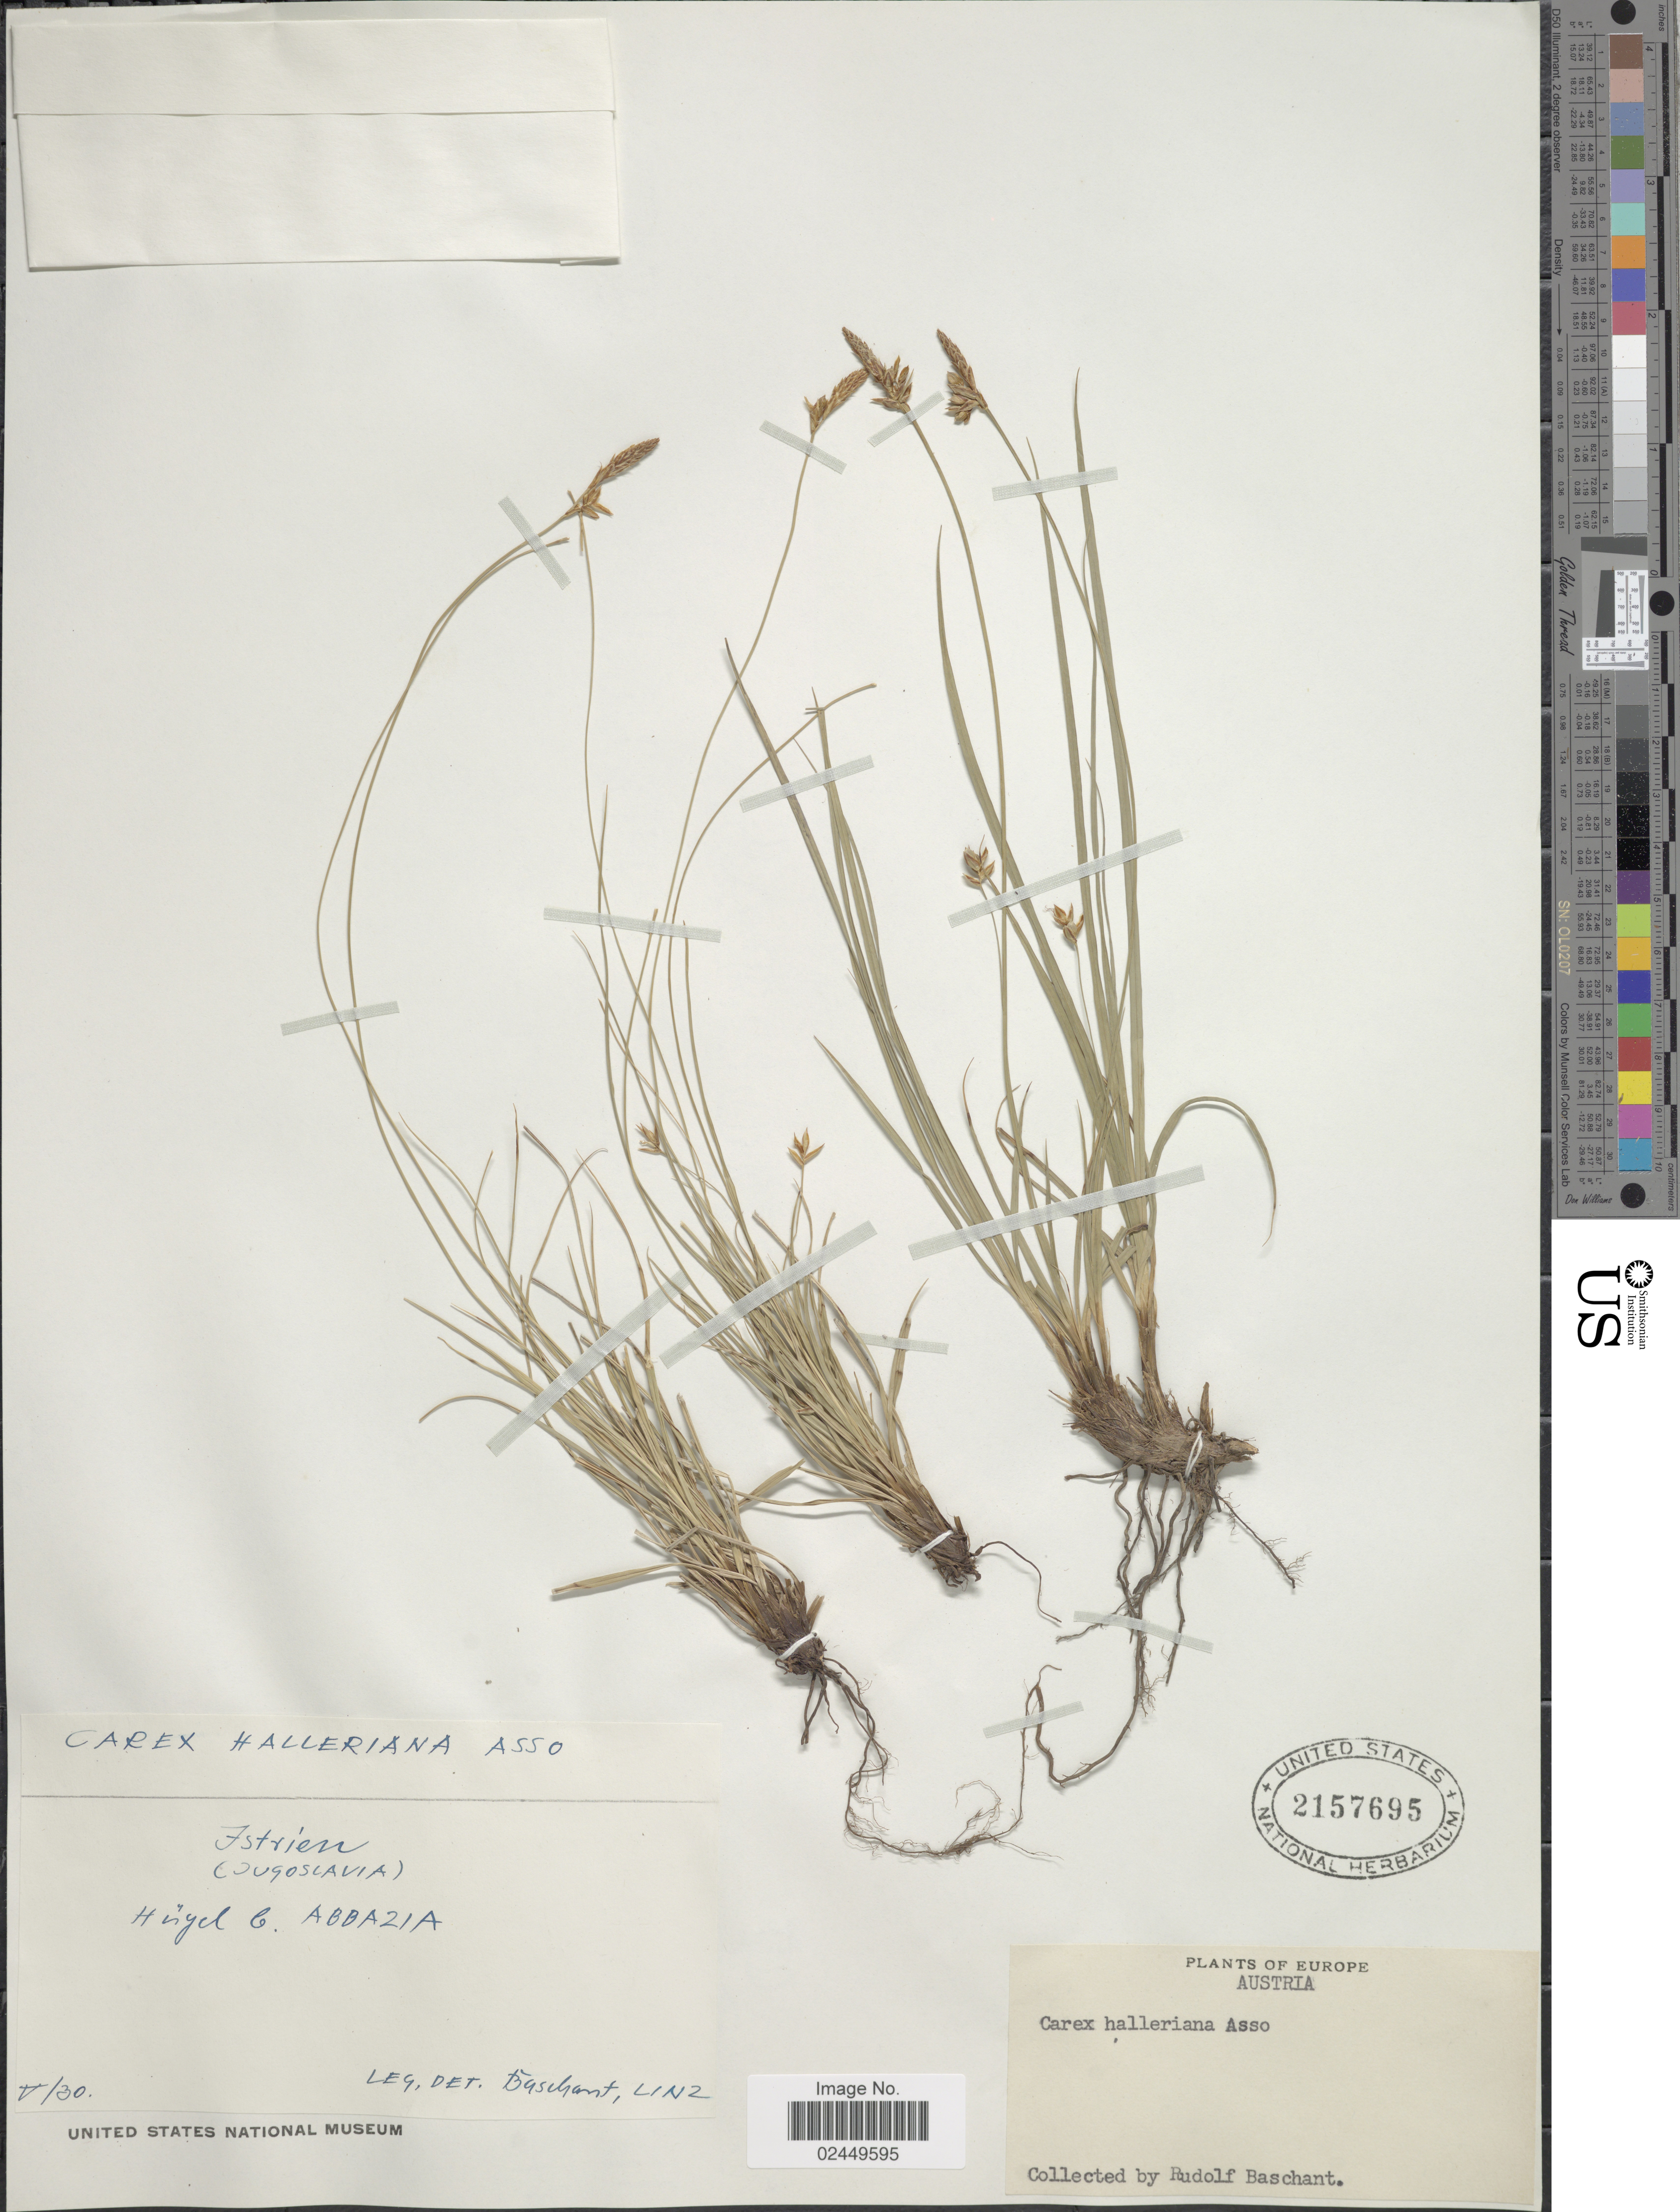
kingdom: Plantae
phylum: Tracheophyta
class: Liliopsida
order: Poales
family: Cyperaceae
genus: Carex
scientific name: Carex halleriana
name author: Asso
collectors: R. Baschant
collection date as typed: Transcribed d/m/y: /5/30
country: Austria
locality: Europe, Austria.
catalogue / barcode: US 2157695